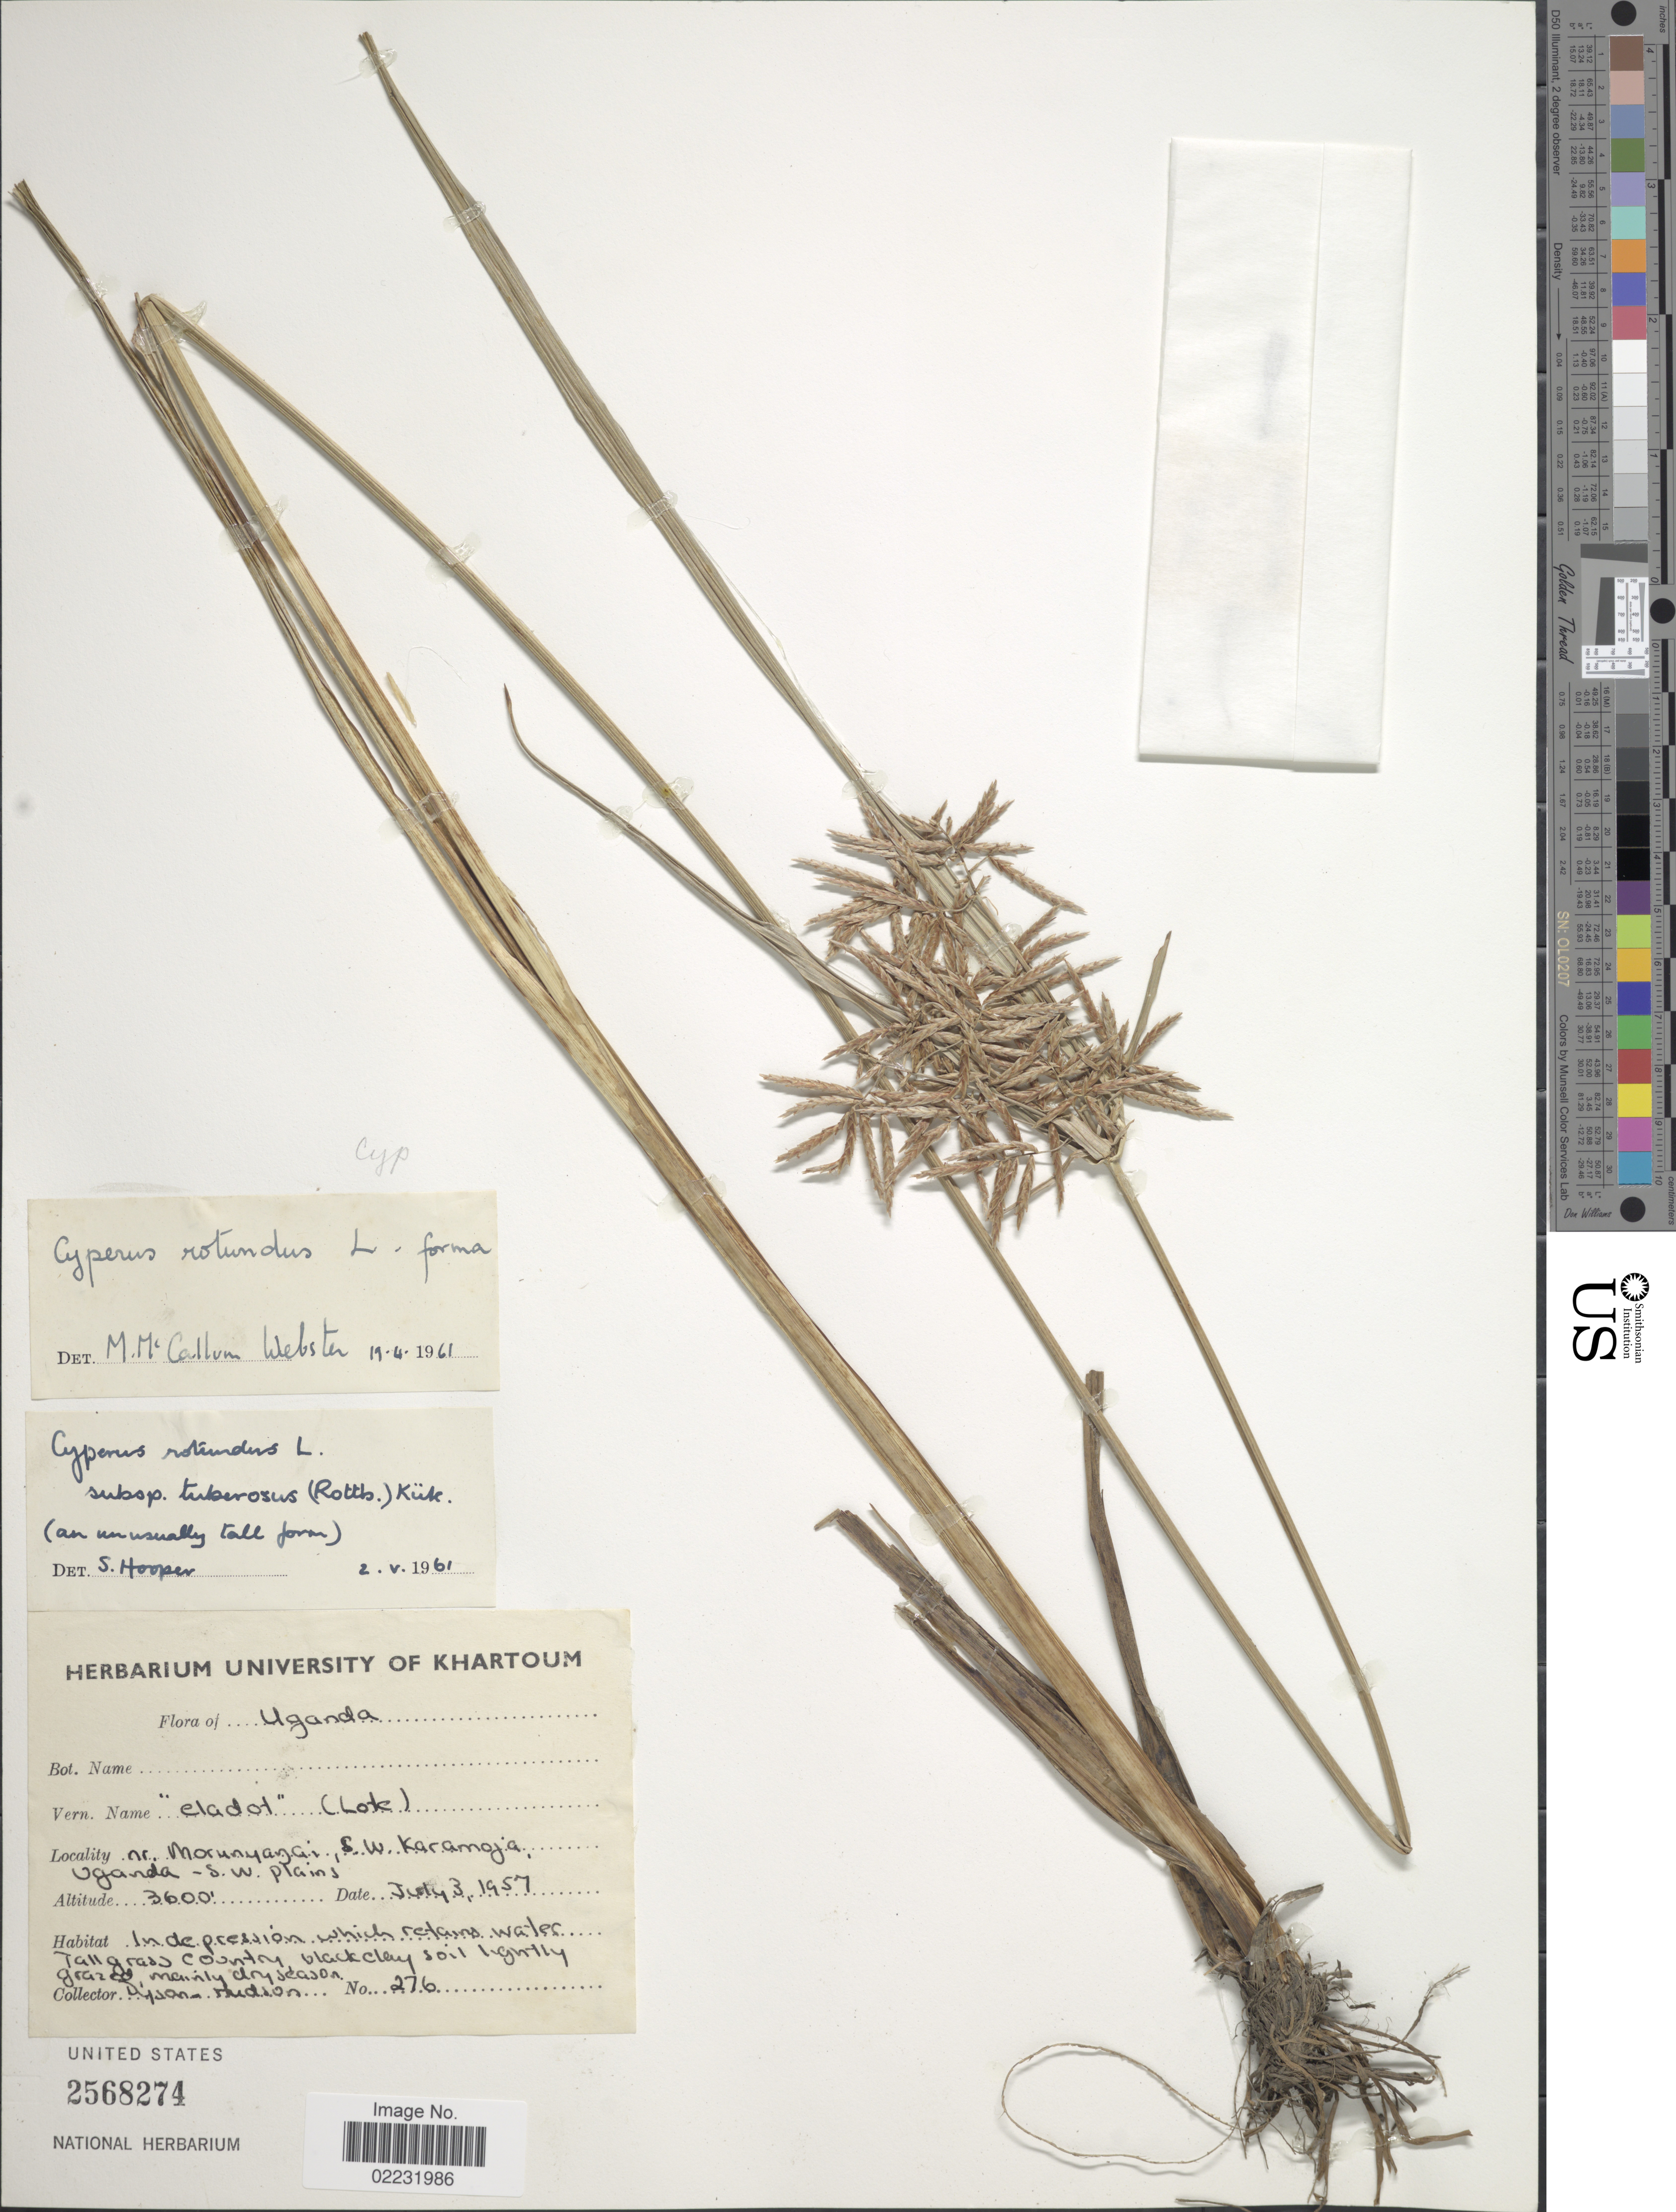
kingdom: Plantae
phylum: Tracheophyta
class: Liliopsida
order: Poales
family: Cyperaceae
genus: Cyperus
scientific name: Cyperus rotundus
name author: L.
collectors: Dyson-Hudson, --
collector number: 276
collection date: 1957-07-03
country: Uganda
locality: Nr. Morunyangai, s.w. Karamoja, s.w. plains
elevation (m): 1097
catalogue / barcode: US 2568274